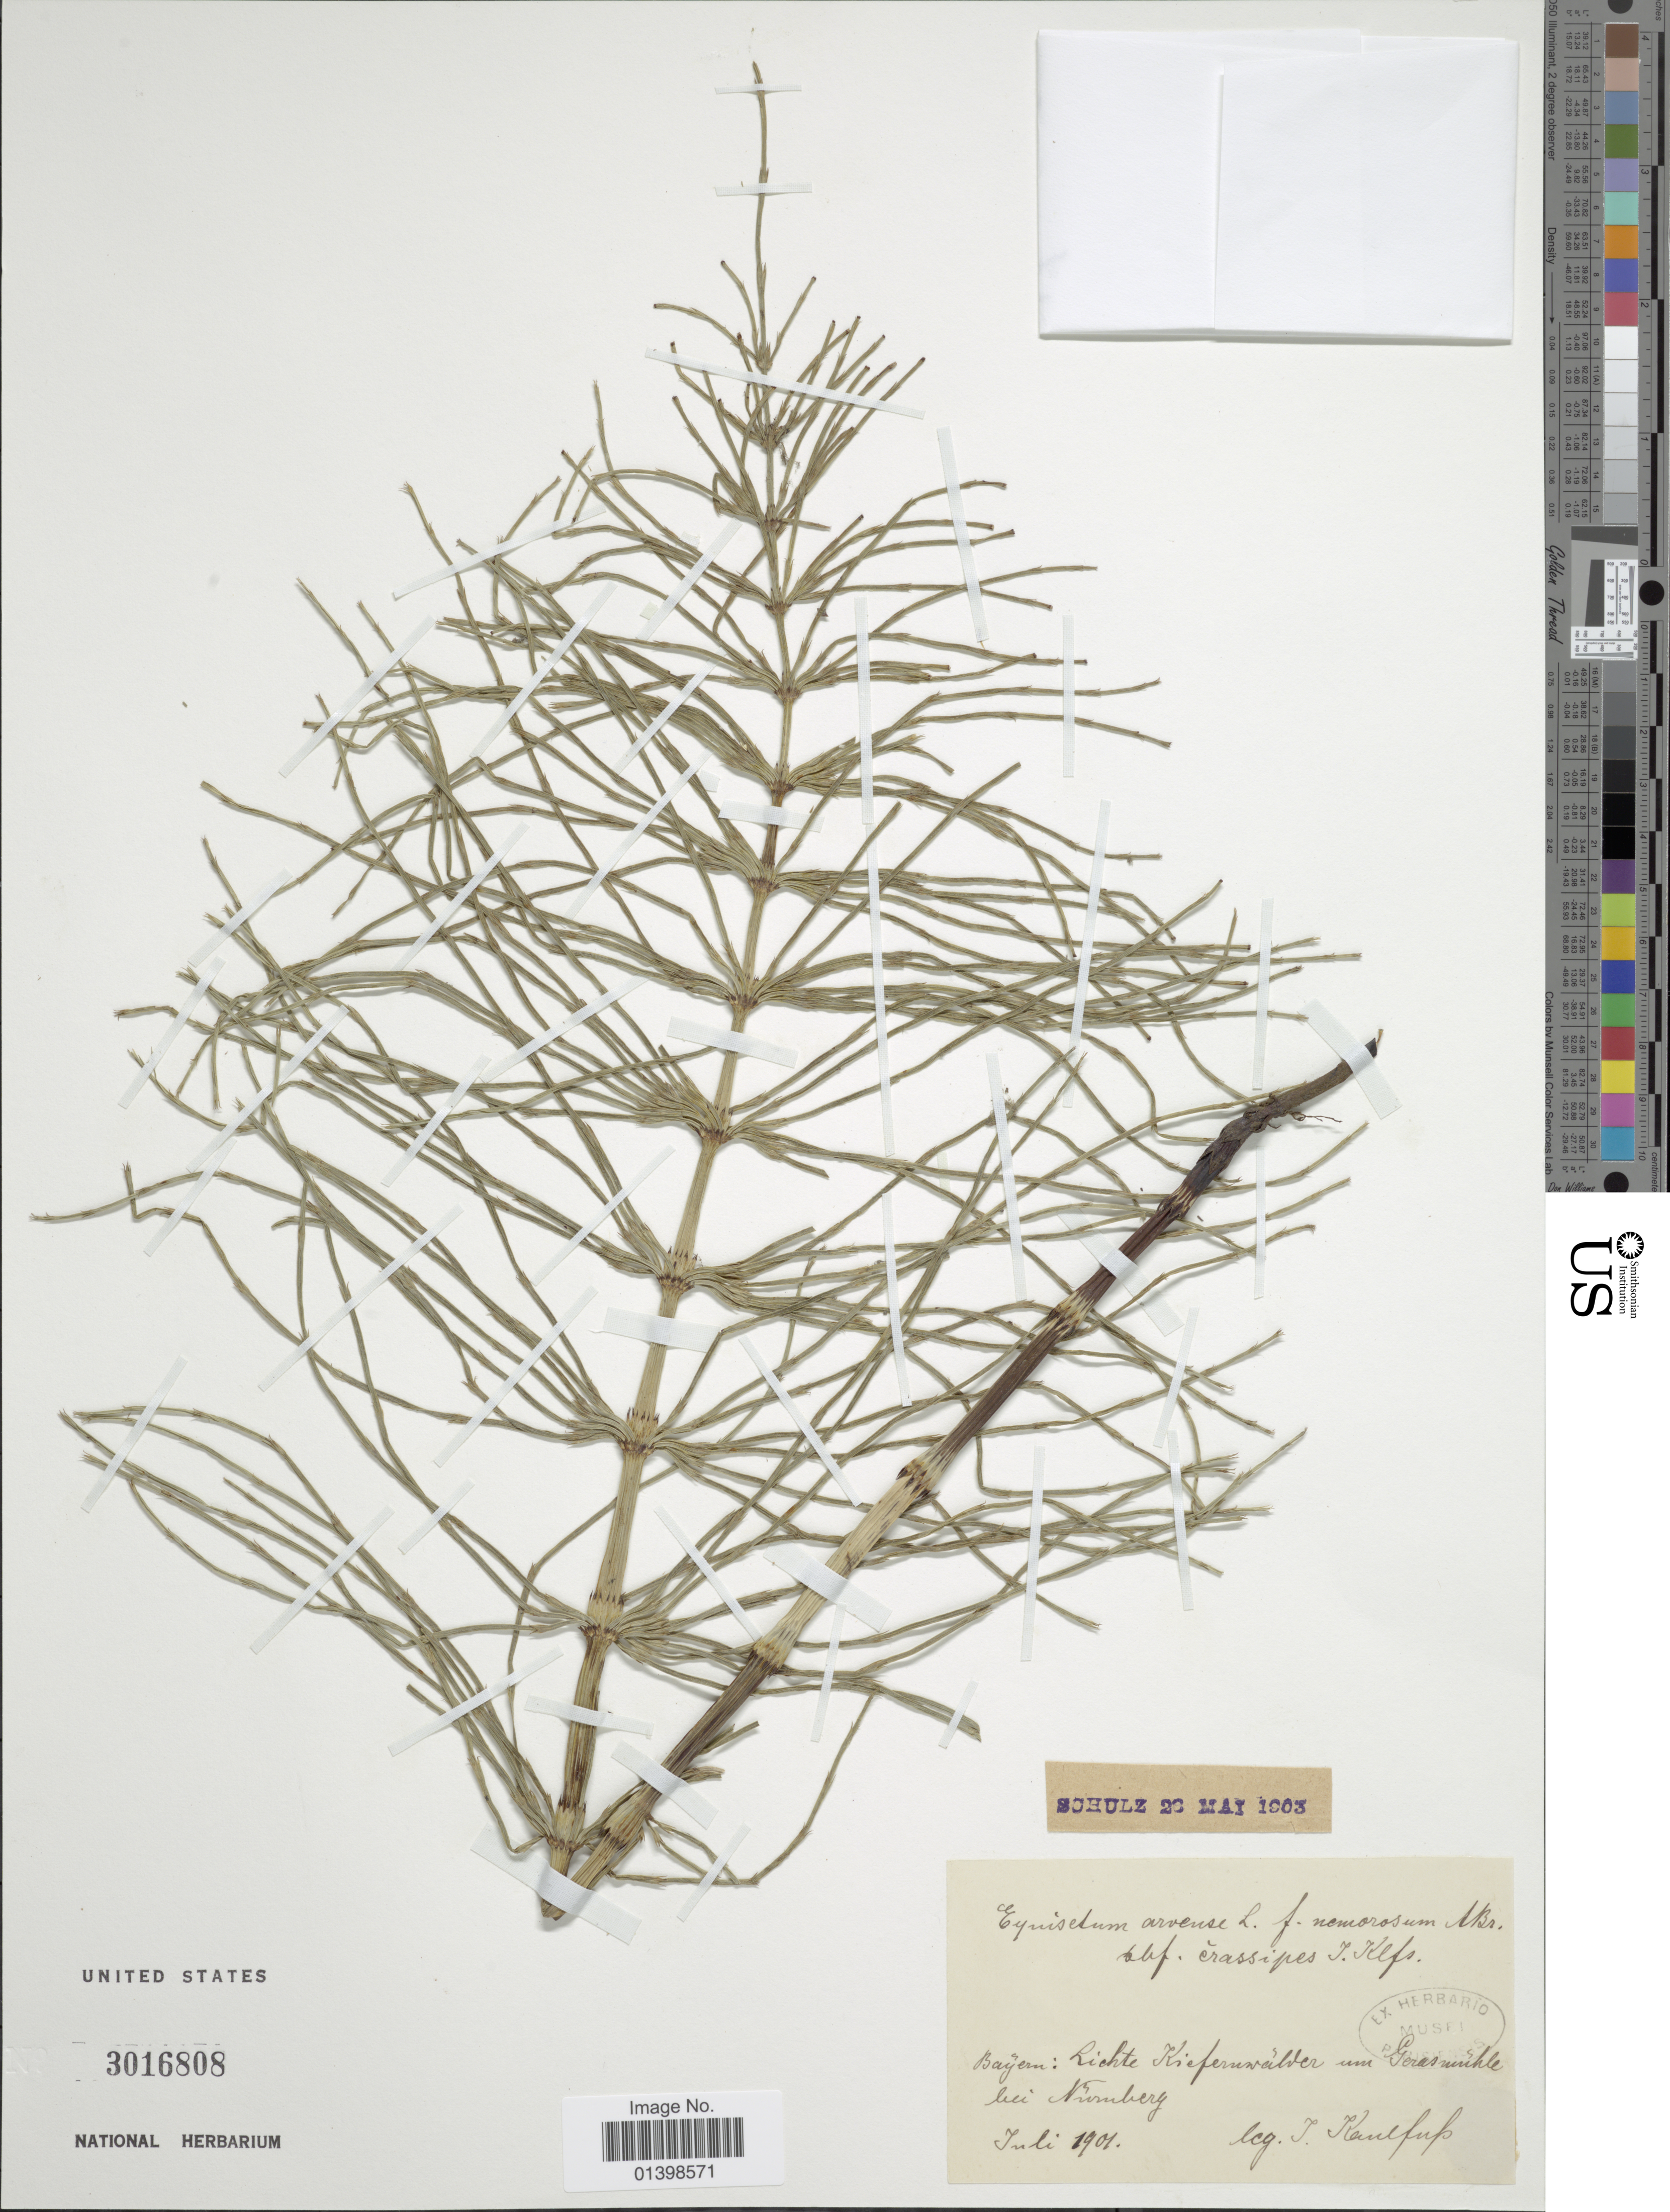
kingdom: Plantae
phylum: Tracheophyta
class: Polypodiopsida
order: Equisetales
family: Equisetaceae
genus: Equisetum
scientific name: Equisetum arvense var. nemorosum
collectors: J. S. Kaulfuss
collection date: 1901-07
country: Germany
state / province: Bayern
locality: Lichte Kieferwälder um [illegible text]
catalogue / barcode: US 3016808